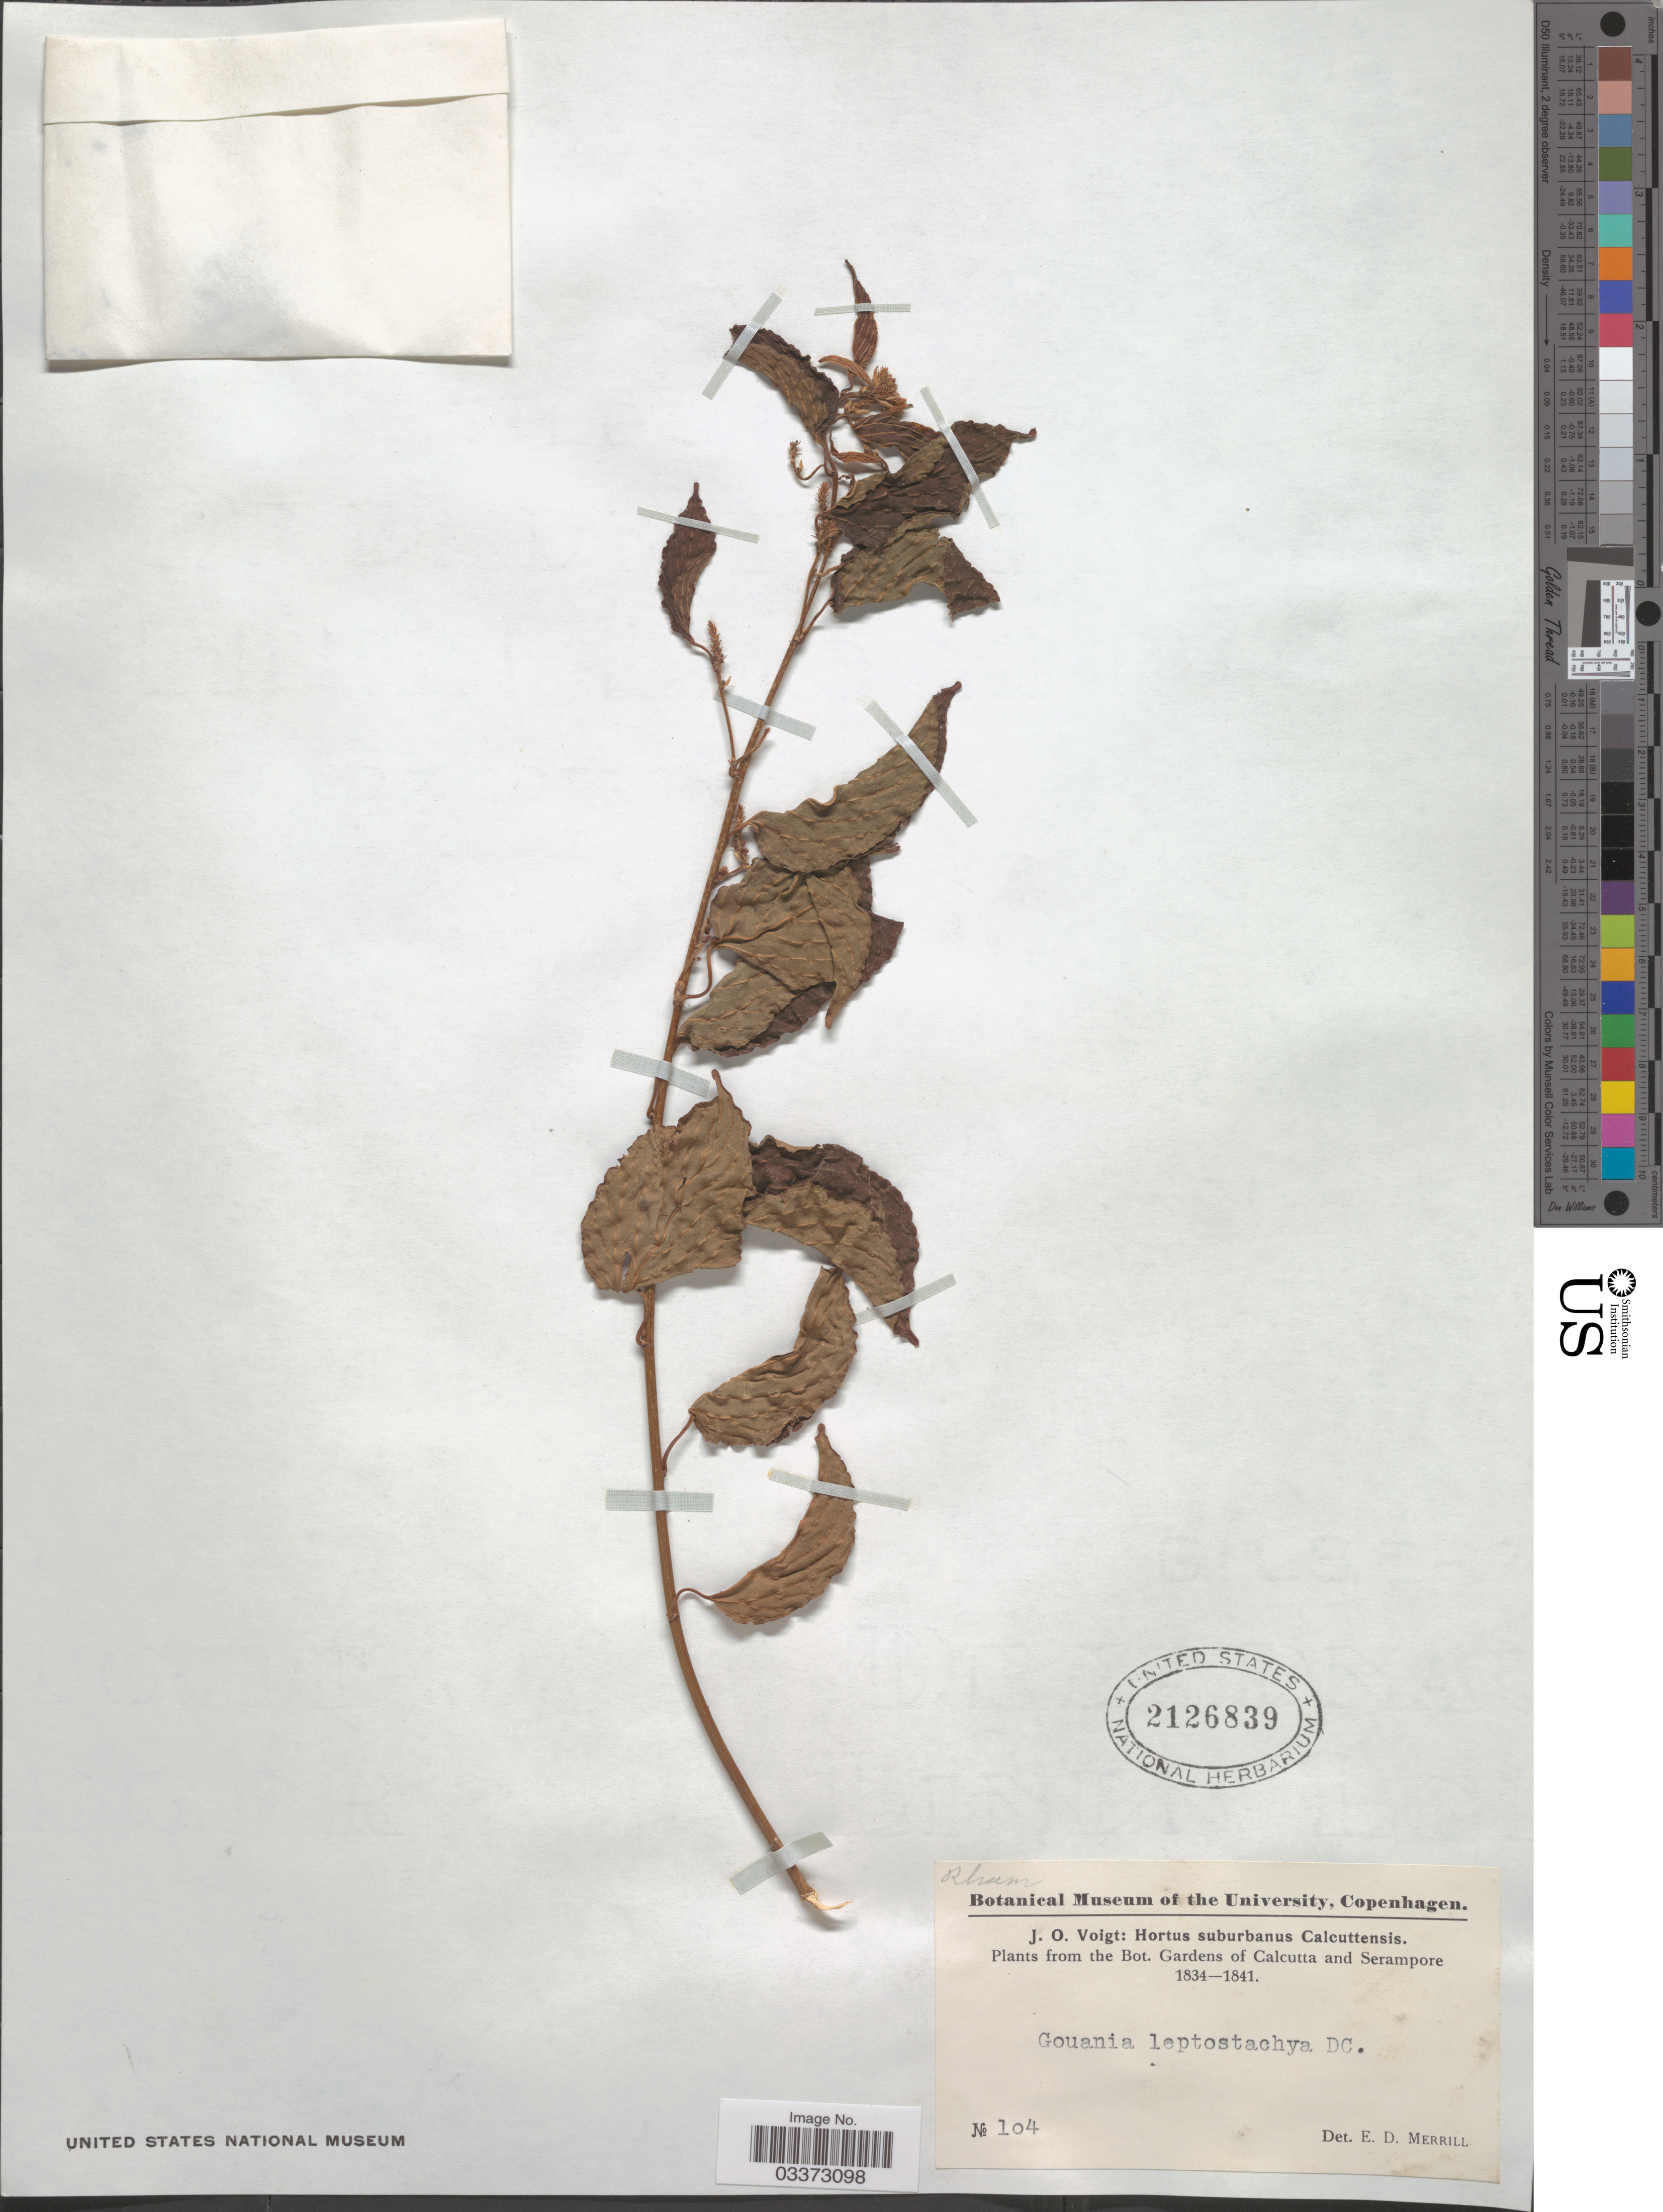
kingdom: Plantae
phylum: Tracheophyta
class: Magnoliopsida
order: Rosales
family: Rhamnaceae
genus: Gouania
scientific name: Gouania leptostachya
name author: DC.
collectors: J. O. Voigt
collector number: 104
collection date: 1834/1841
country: India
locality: Bot. Gardens of Calcutta and Serampore.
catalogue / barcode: US 2126839